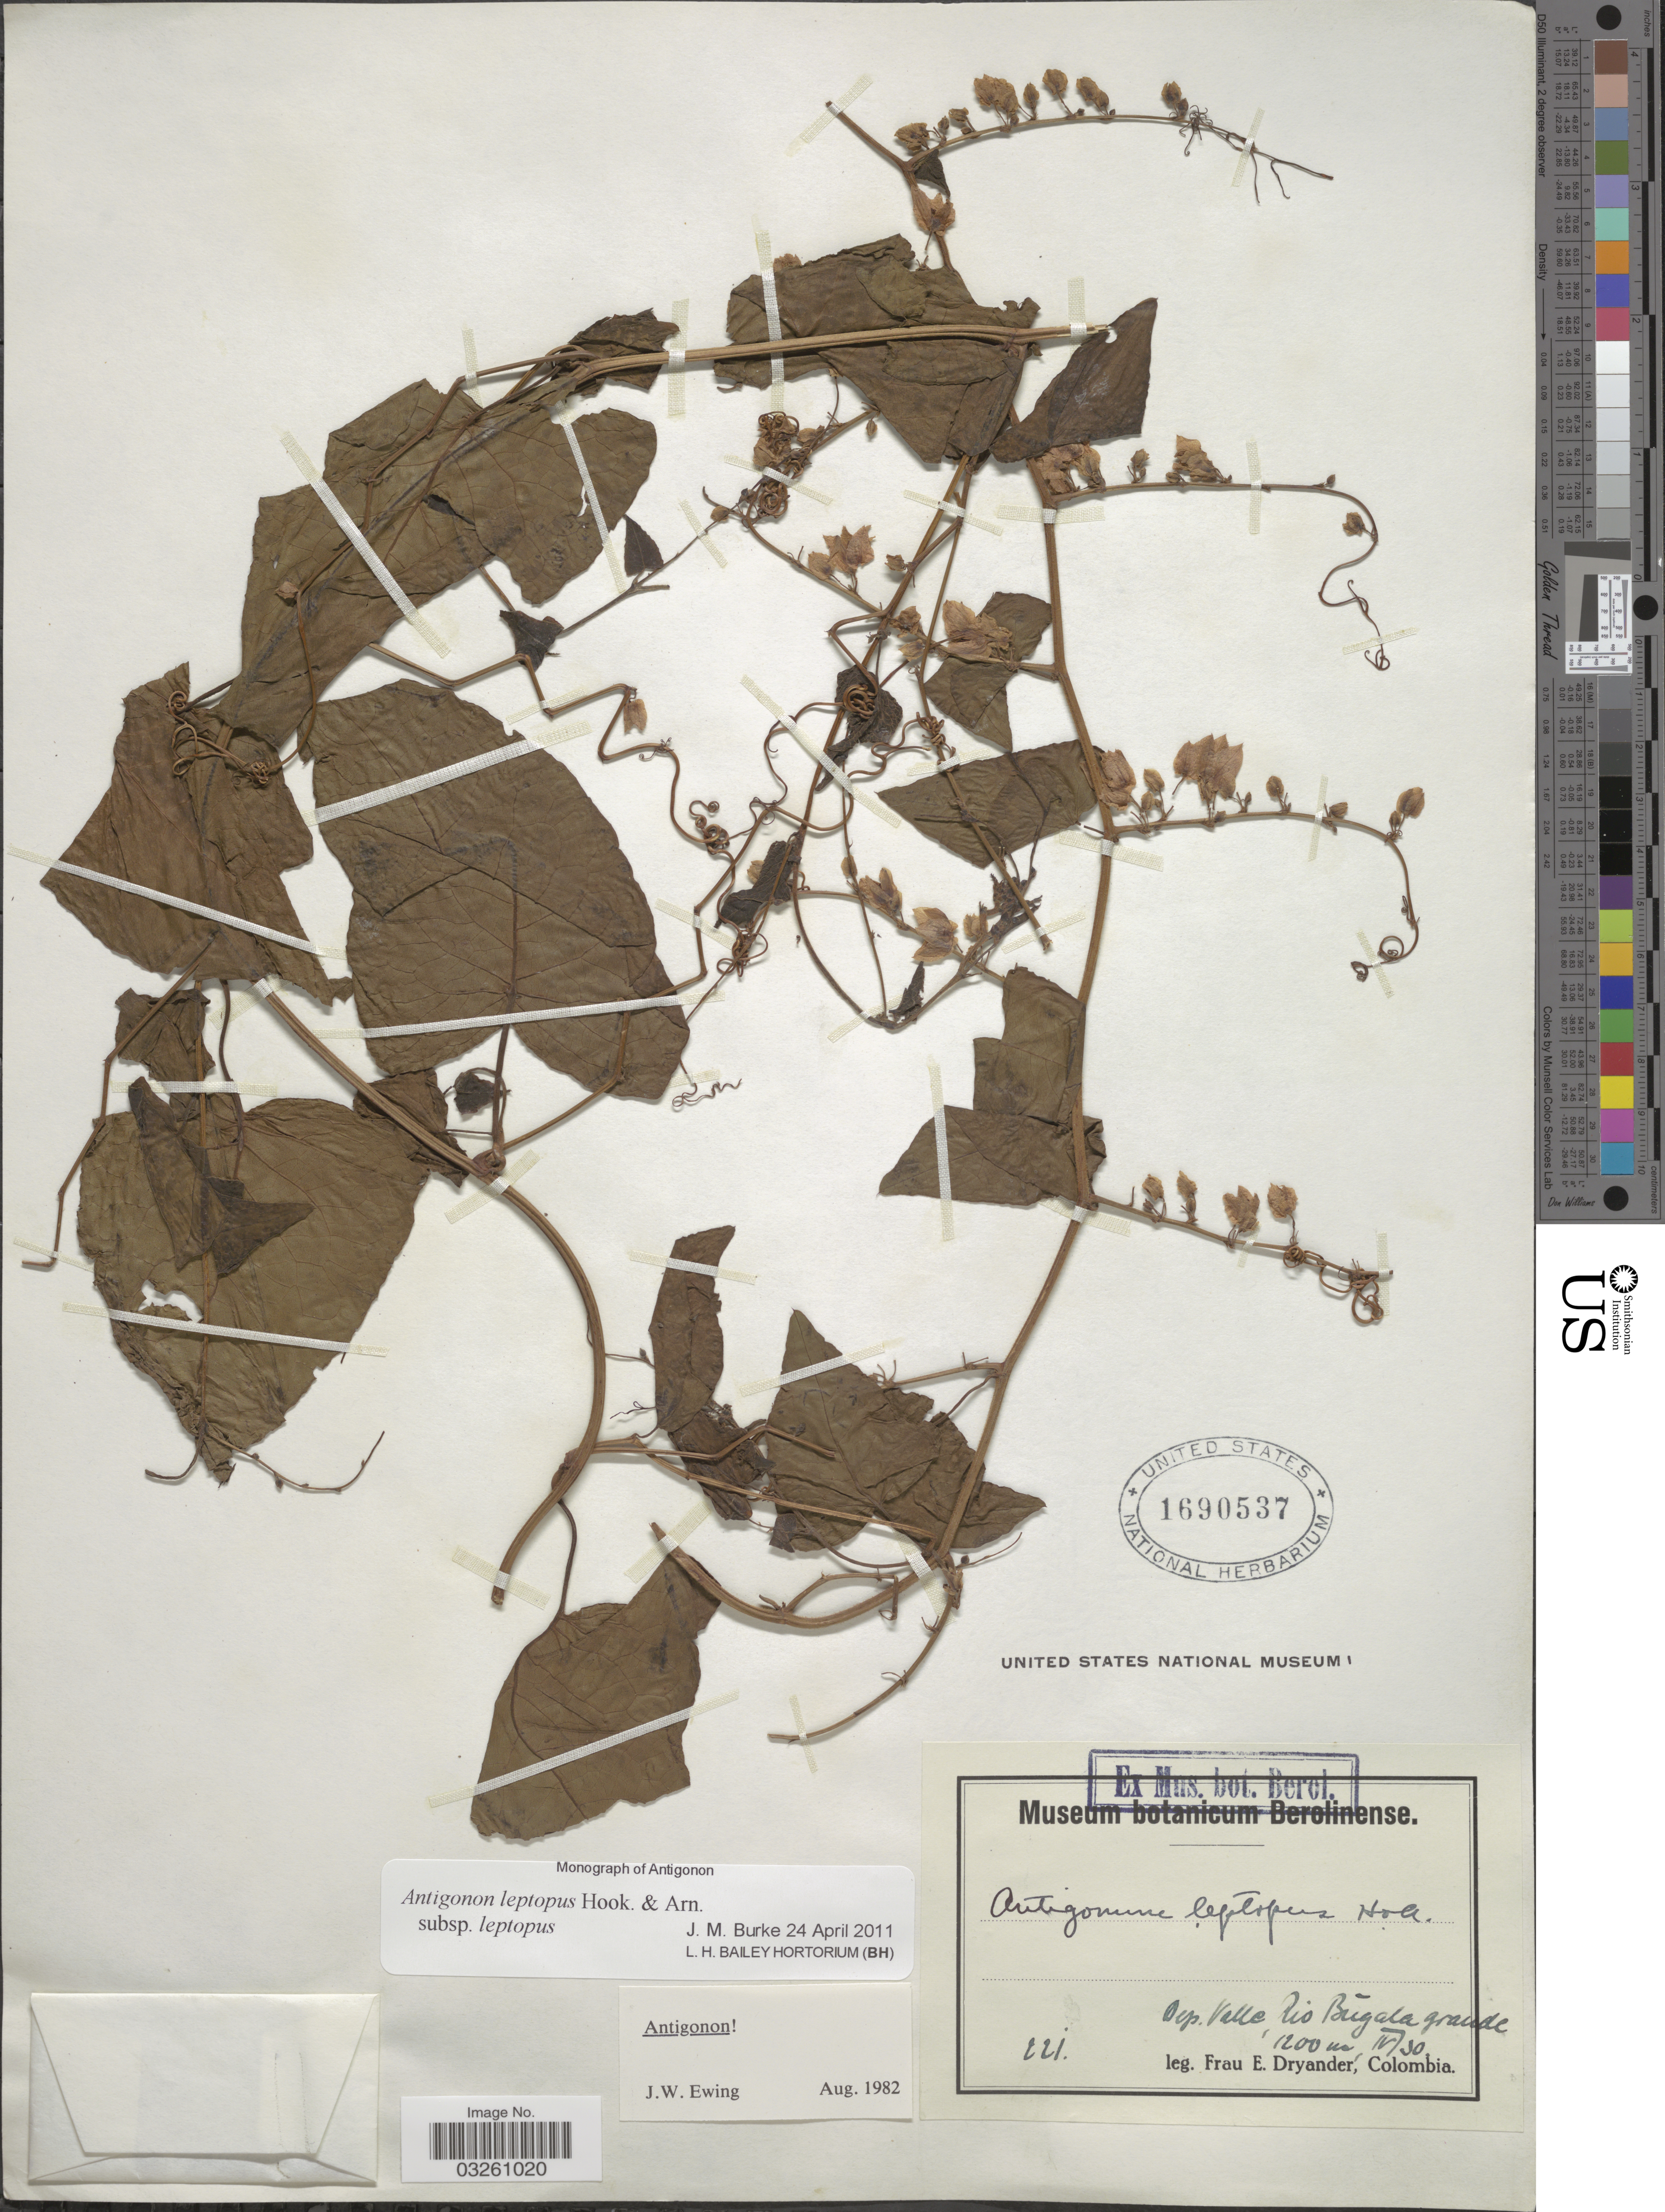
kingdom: Plantae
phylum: Tracheophyta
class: Magnoliopsida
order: Caryophyllales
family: Polygonaceae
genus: Antigonon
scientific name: Antigonon leptopus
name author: Hook. & Arn.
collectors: F. Dryander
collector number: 221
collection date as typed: Transcribed d/m/y: /4/30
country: Colombia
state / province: Valle del Cauca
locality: Dep. Valle, Rio Bûgala grande.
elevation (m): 1200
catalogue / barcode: US 1690537